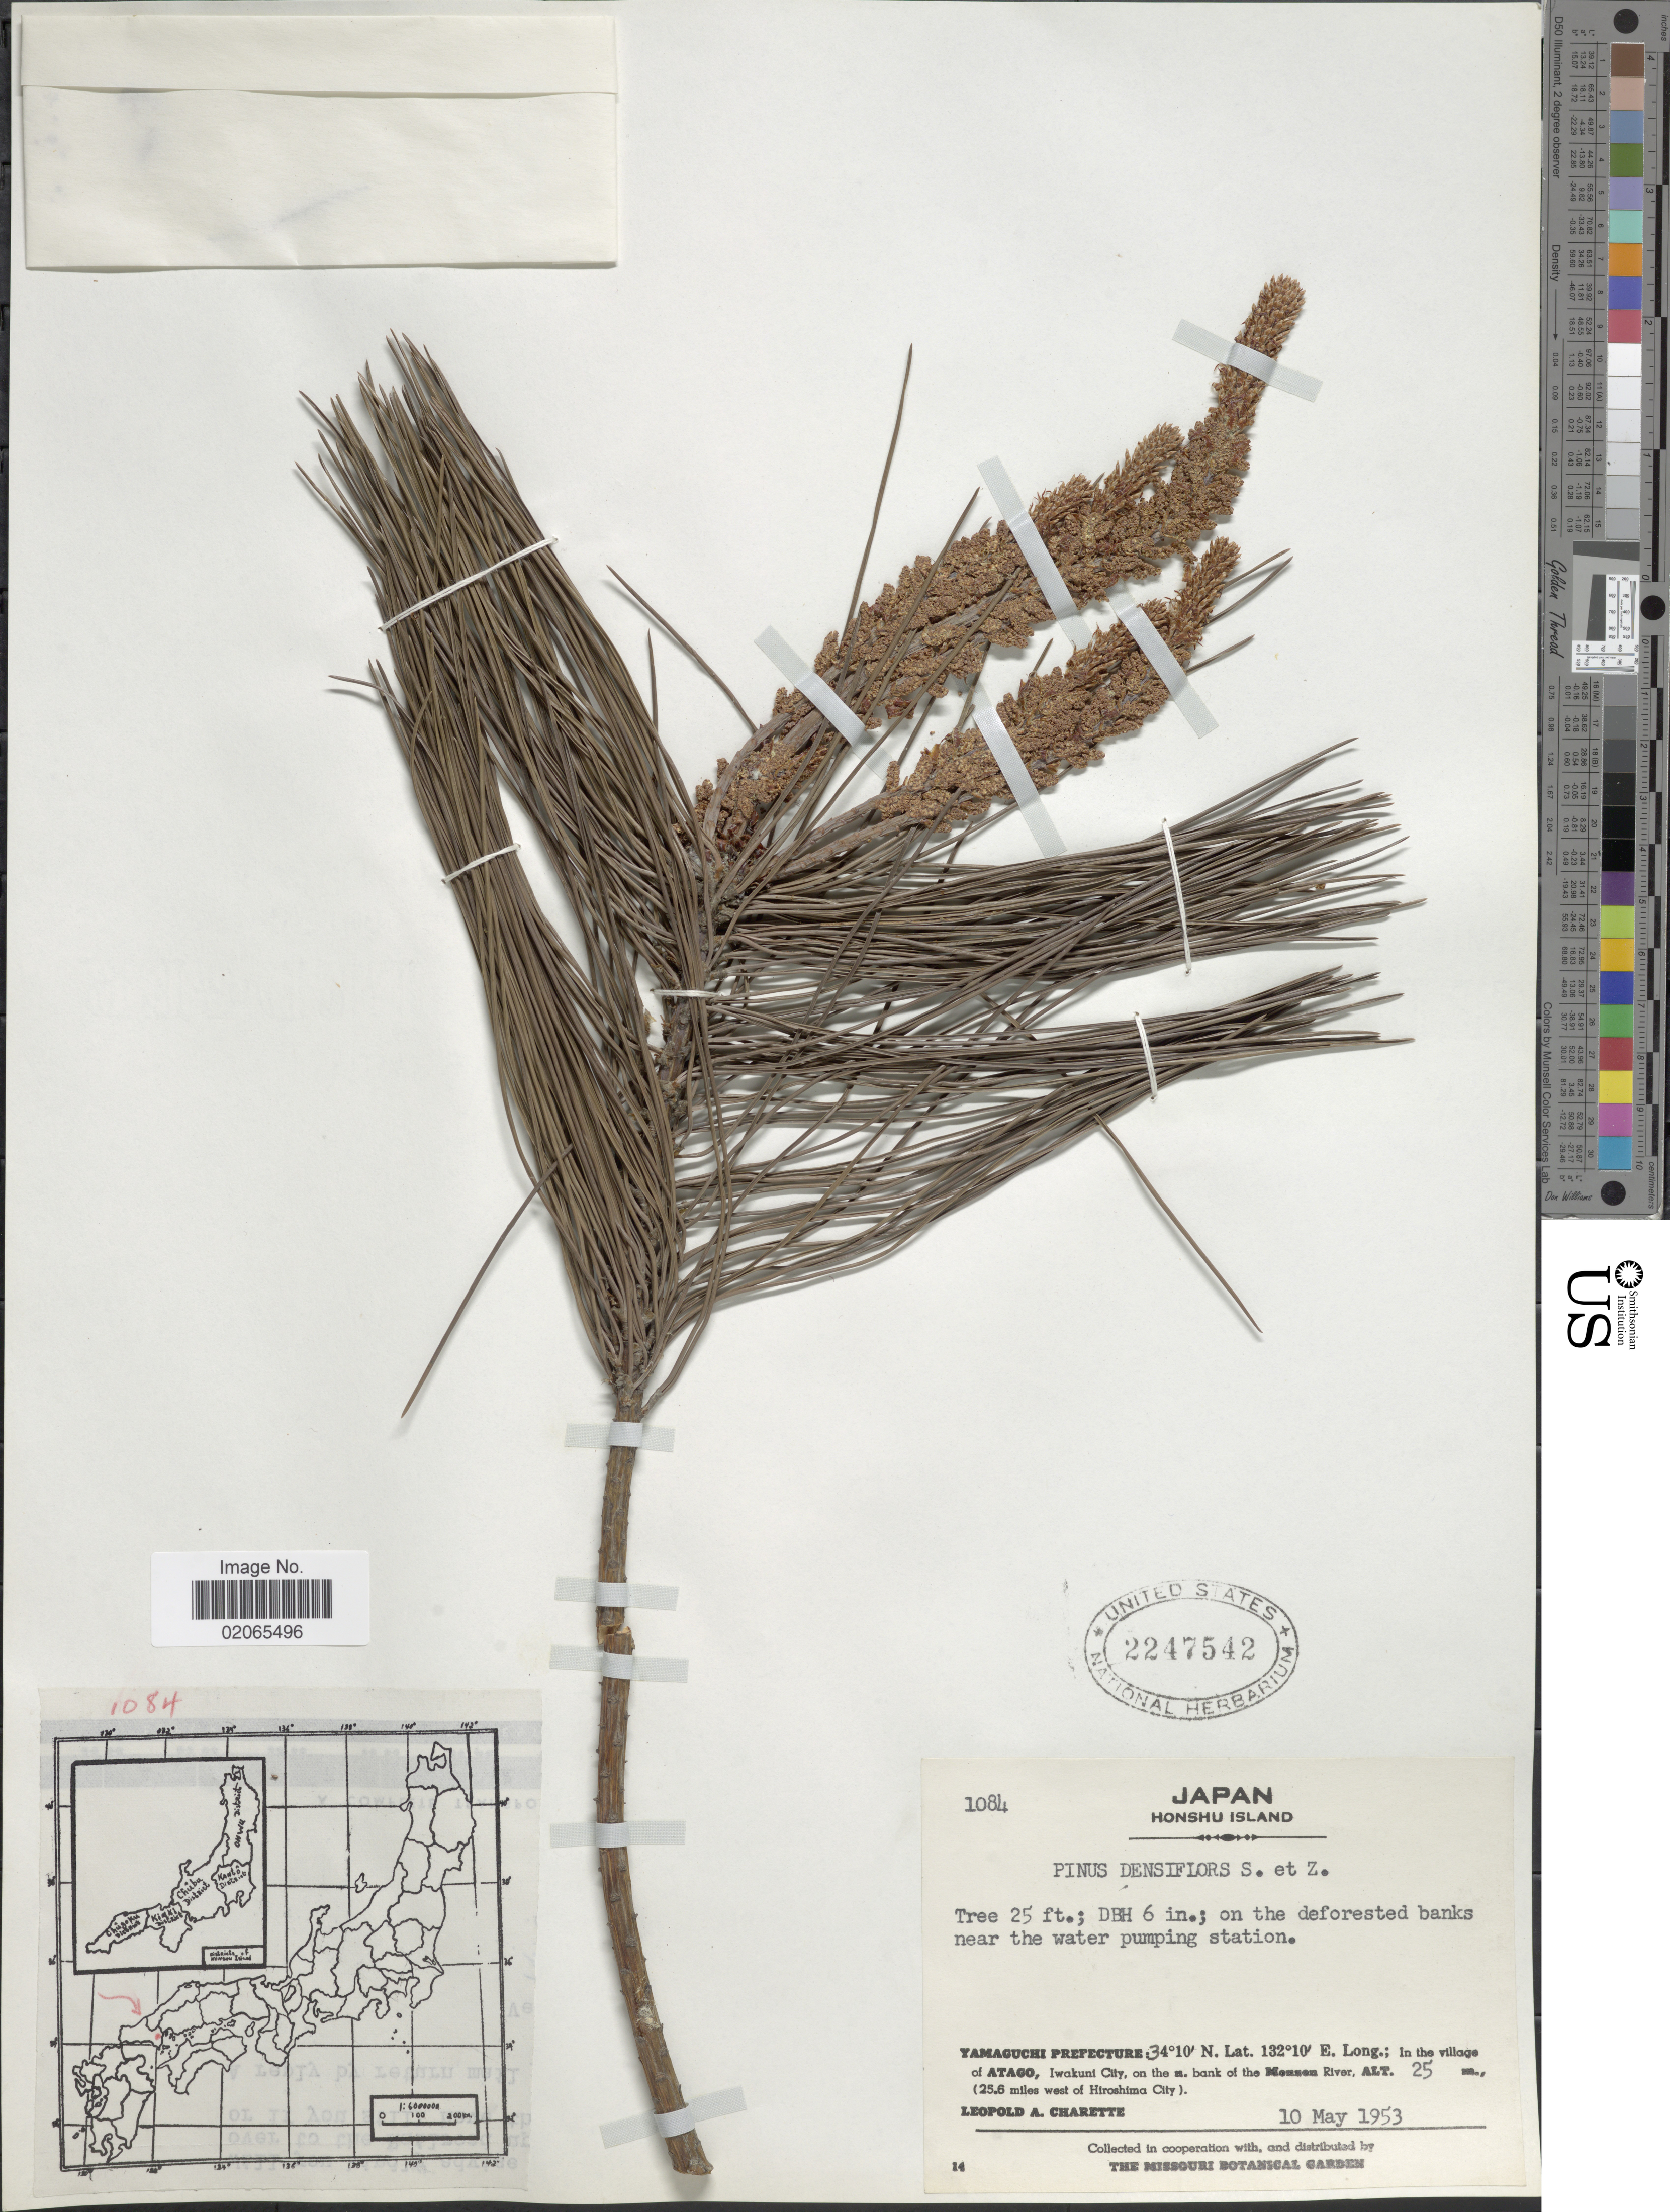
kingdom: Plantae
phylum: Tracheophyta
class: Pinopsida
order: Pinales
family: Pinaceae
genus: Pinus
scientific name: Pinus densiflora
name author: Siebold & Zucc.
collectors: L. A. Charette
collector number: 1084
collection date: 1953-05-10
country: Japan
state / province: Yamaguti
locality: Yamaguchi Prefecture. In the village of Atago, Iwakuni City, on the m. bank of the Monzen River. (25.6 miles west of Hiroshima City)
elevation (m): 25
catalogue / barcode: US 2247542